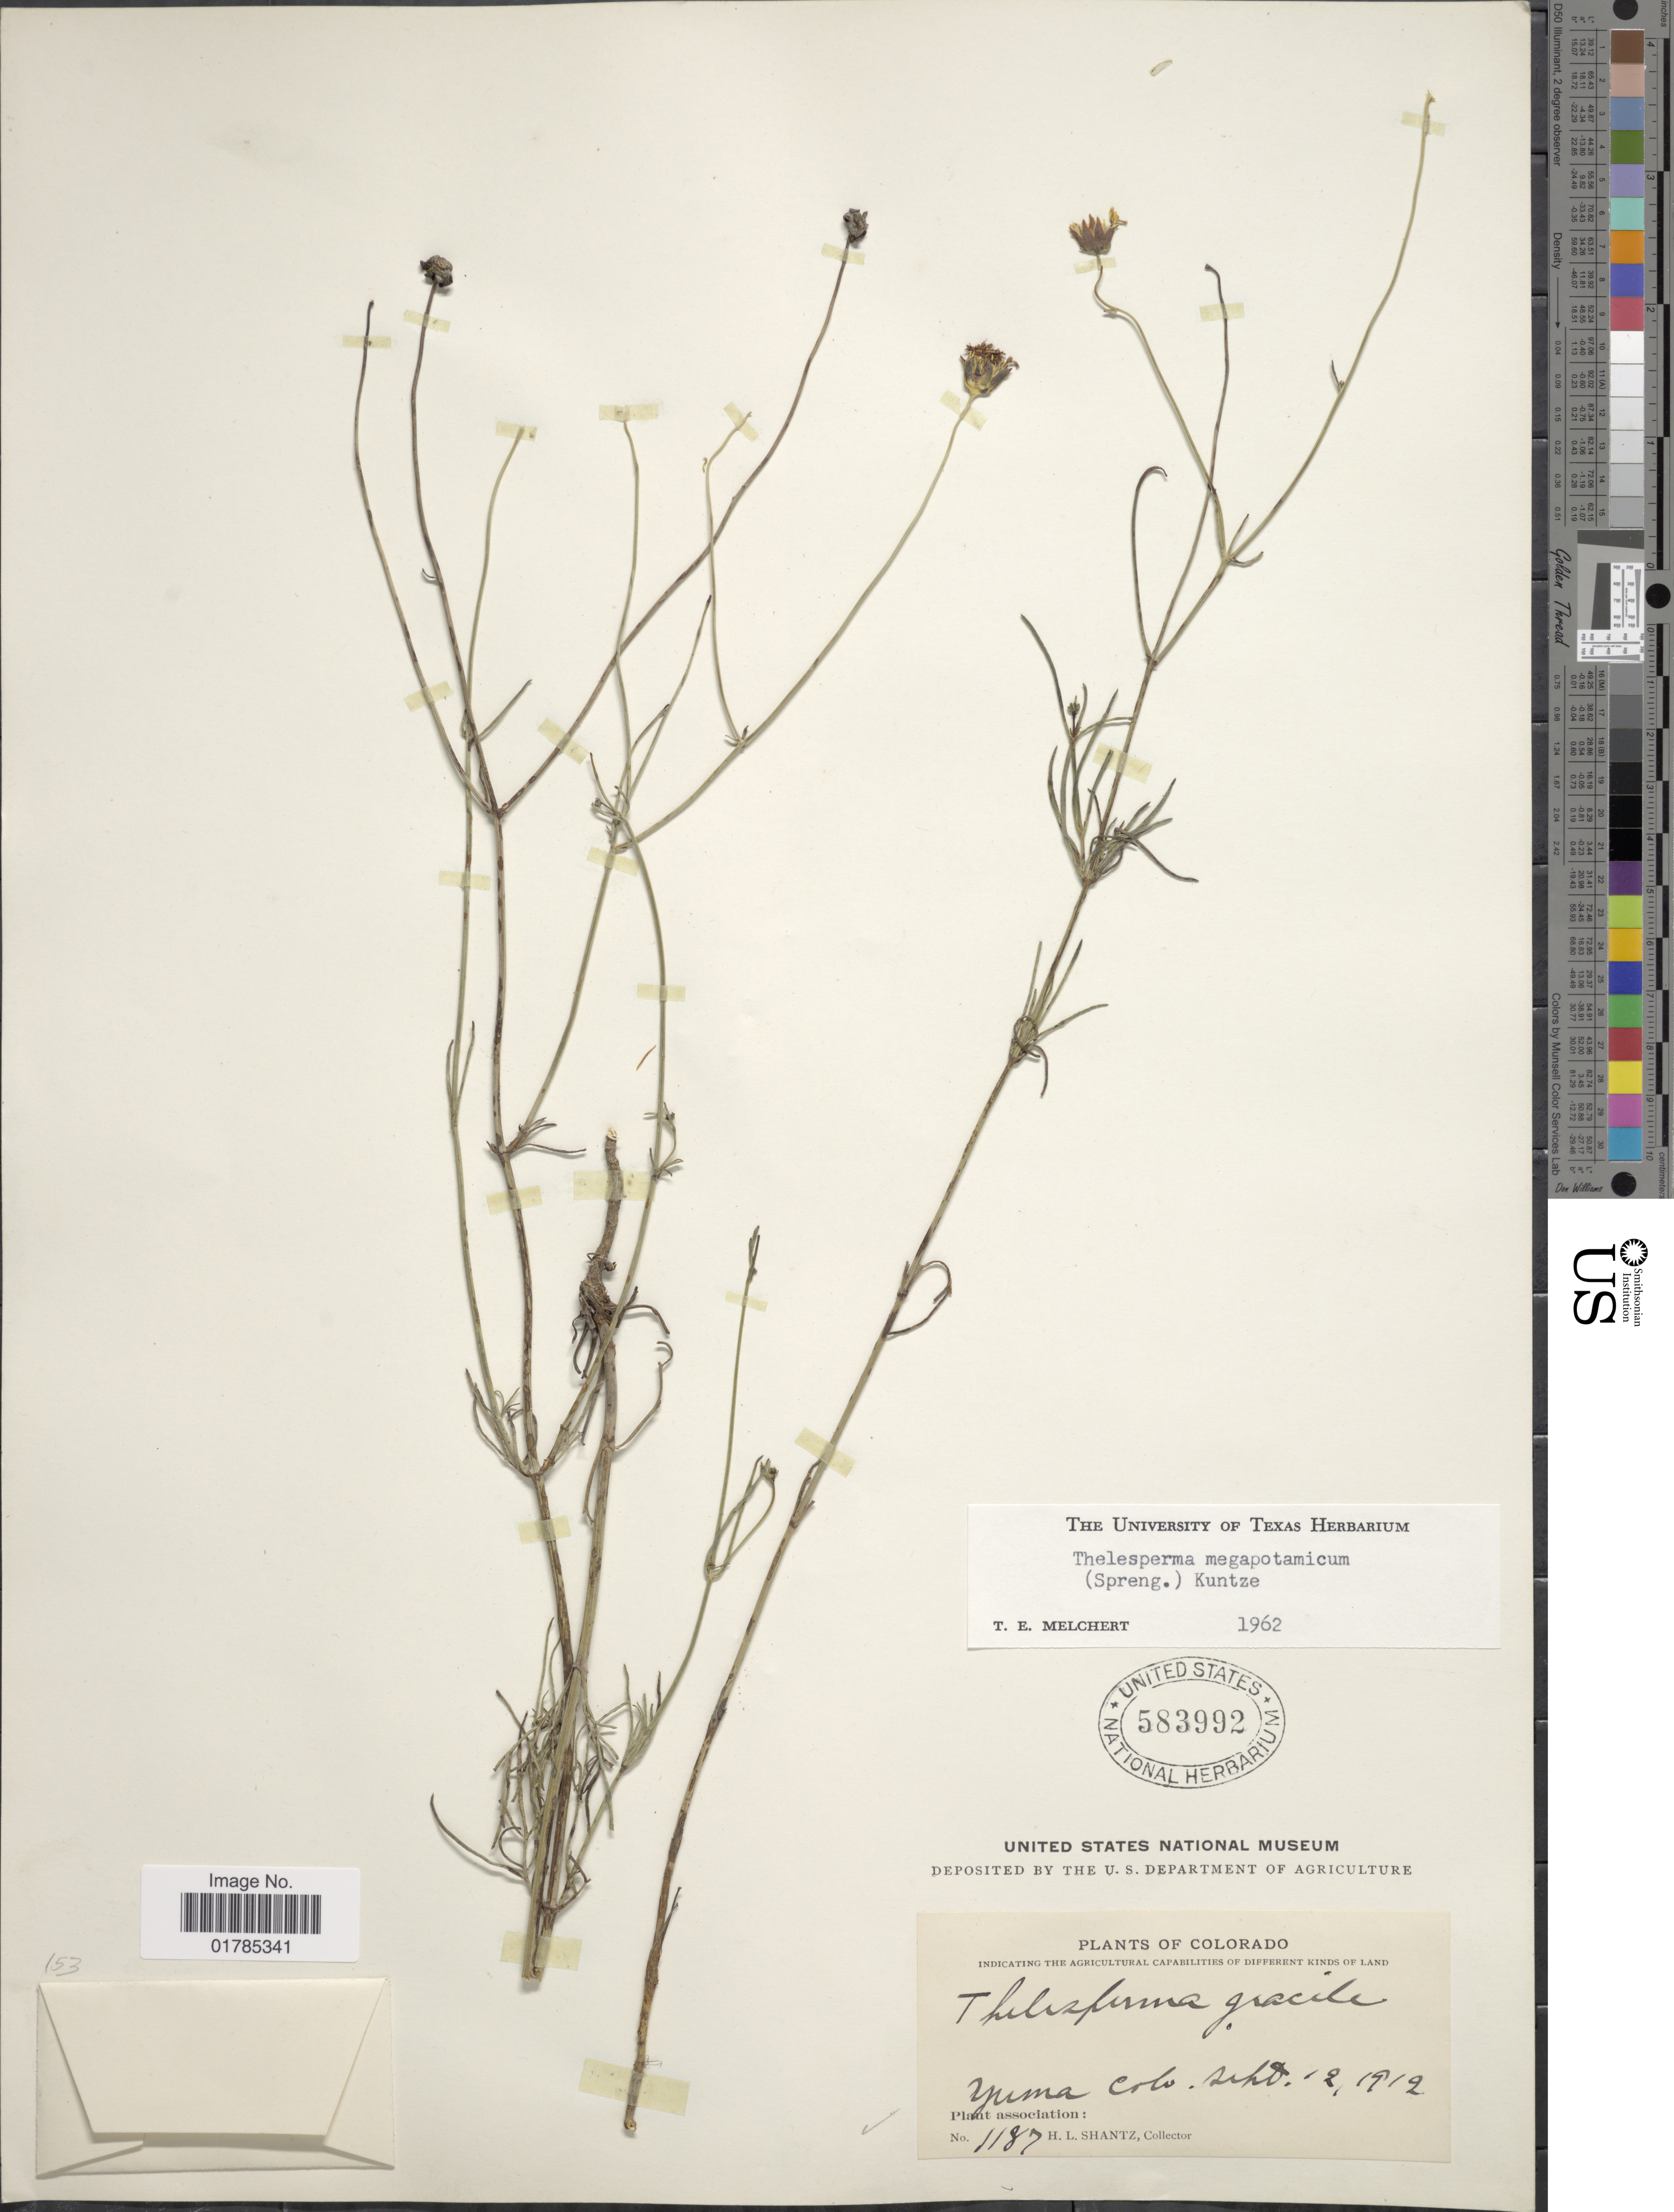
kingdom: Plantae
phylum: Tracheophyta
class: Magnoliopsida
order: Asterales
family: Asteraceae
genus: Thelesperma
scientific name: Thelesperma megapotamicum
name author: (Spreng.) Herter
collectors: H. Shantz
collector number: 1187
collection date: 1912-09-12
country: United States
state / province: Colorado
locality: Yuma Colo.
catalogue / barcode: US 583992